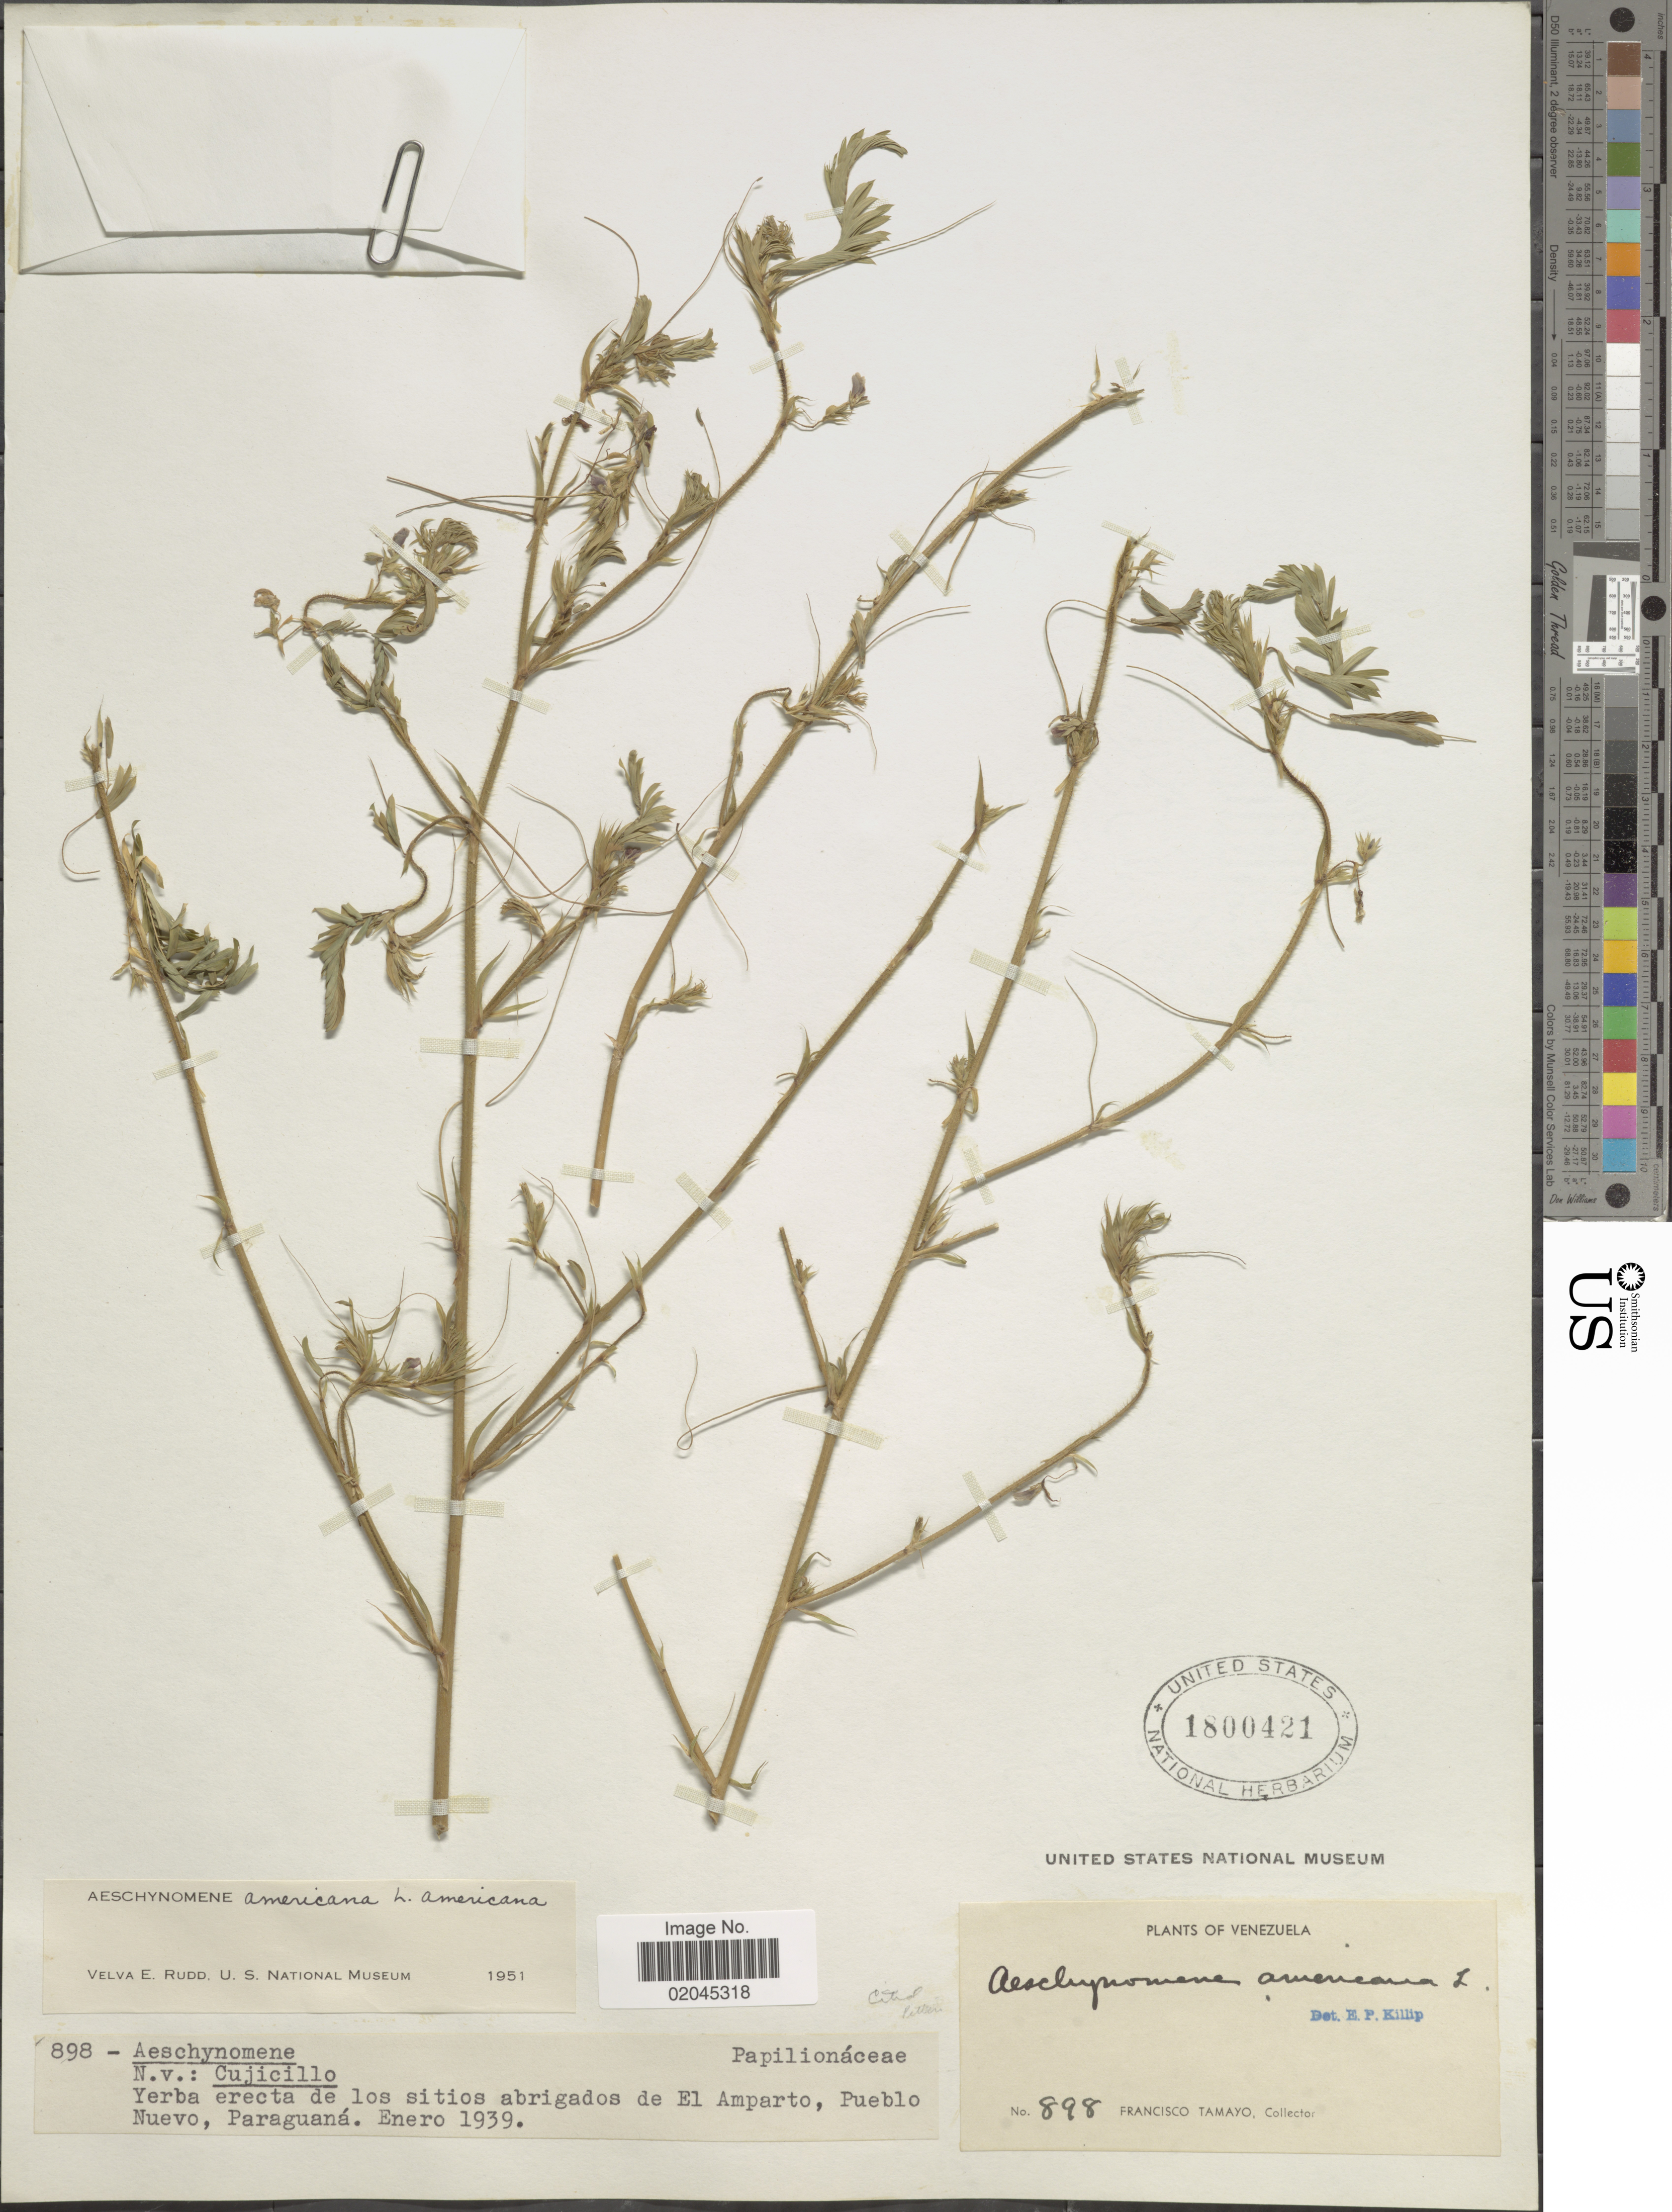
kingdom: Plantae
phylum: Tracheophyta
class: Magnoliopsida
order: Fabales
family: Fabaceae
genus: Aeschynomene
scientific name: Aeschynomene americana var. americana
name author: L.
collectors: F. Tamayo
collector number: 898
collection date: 1939-01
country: Venezuela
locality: Yerba erecta de los sitios abrigados de El Amparto, Pueblo Nuevo, Paraguaná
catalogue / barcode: US 1800421